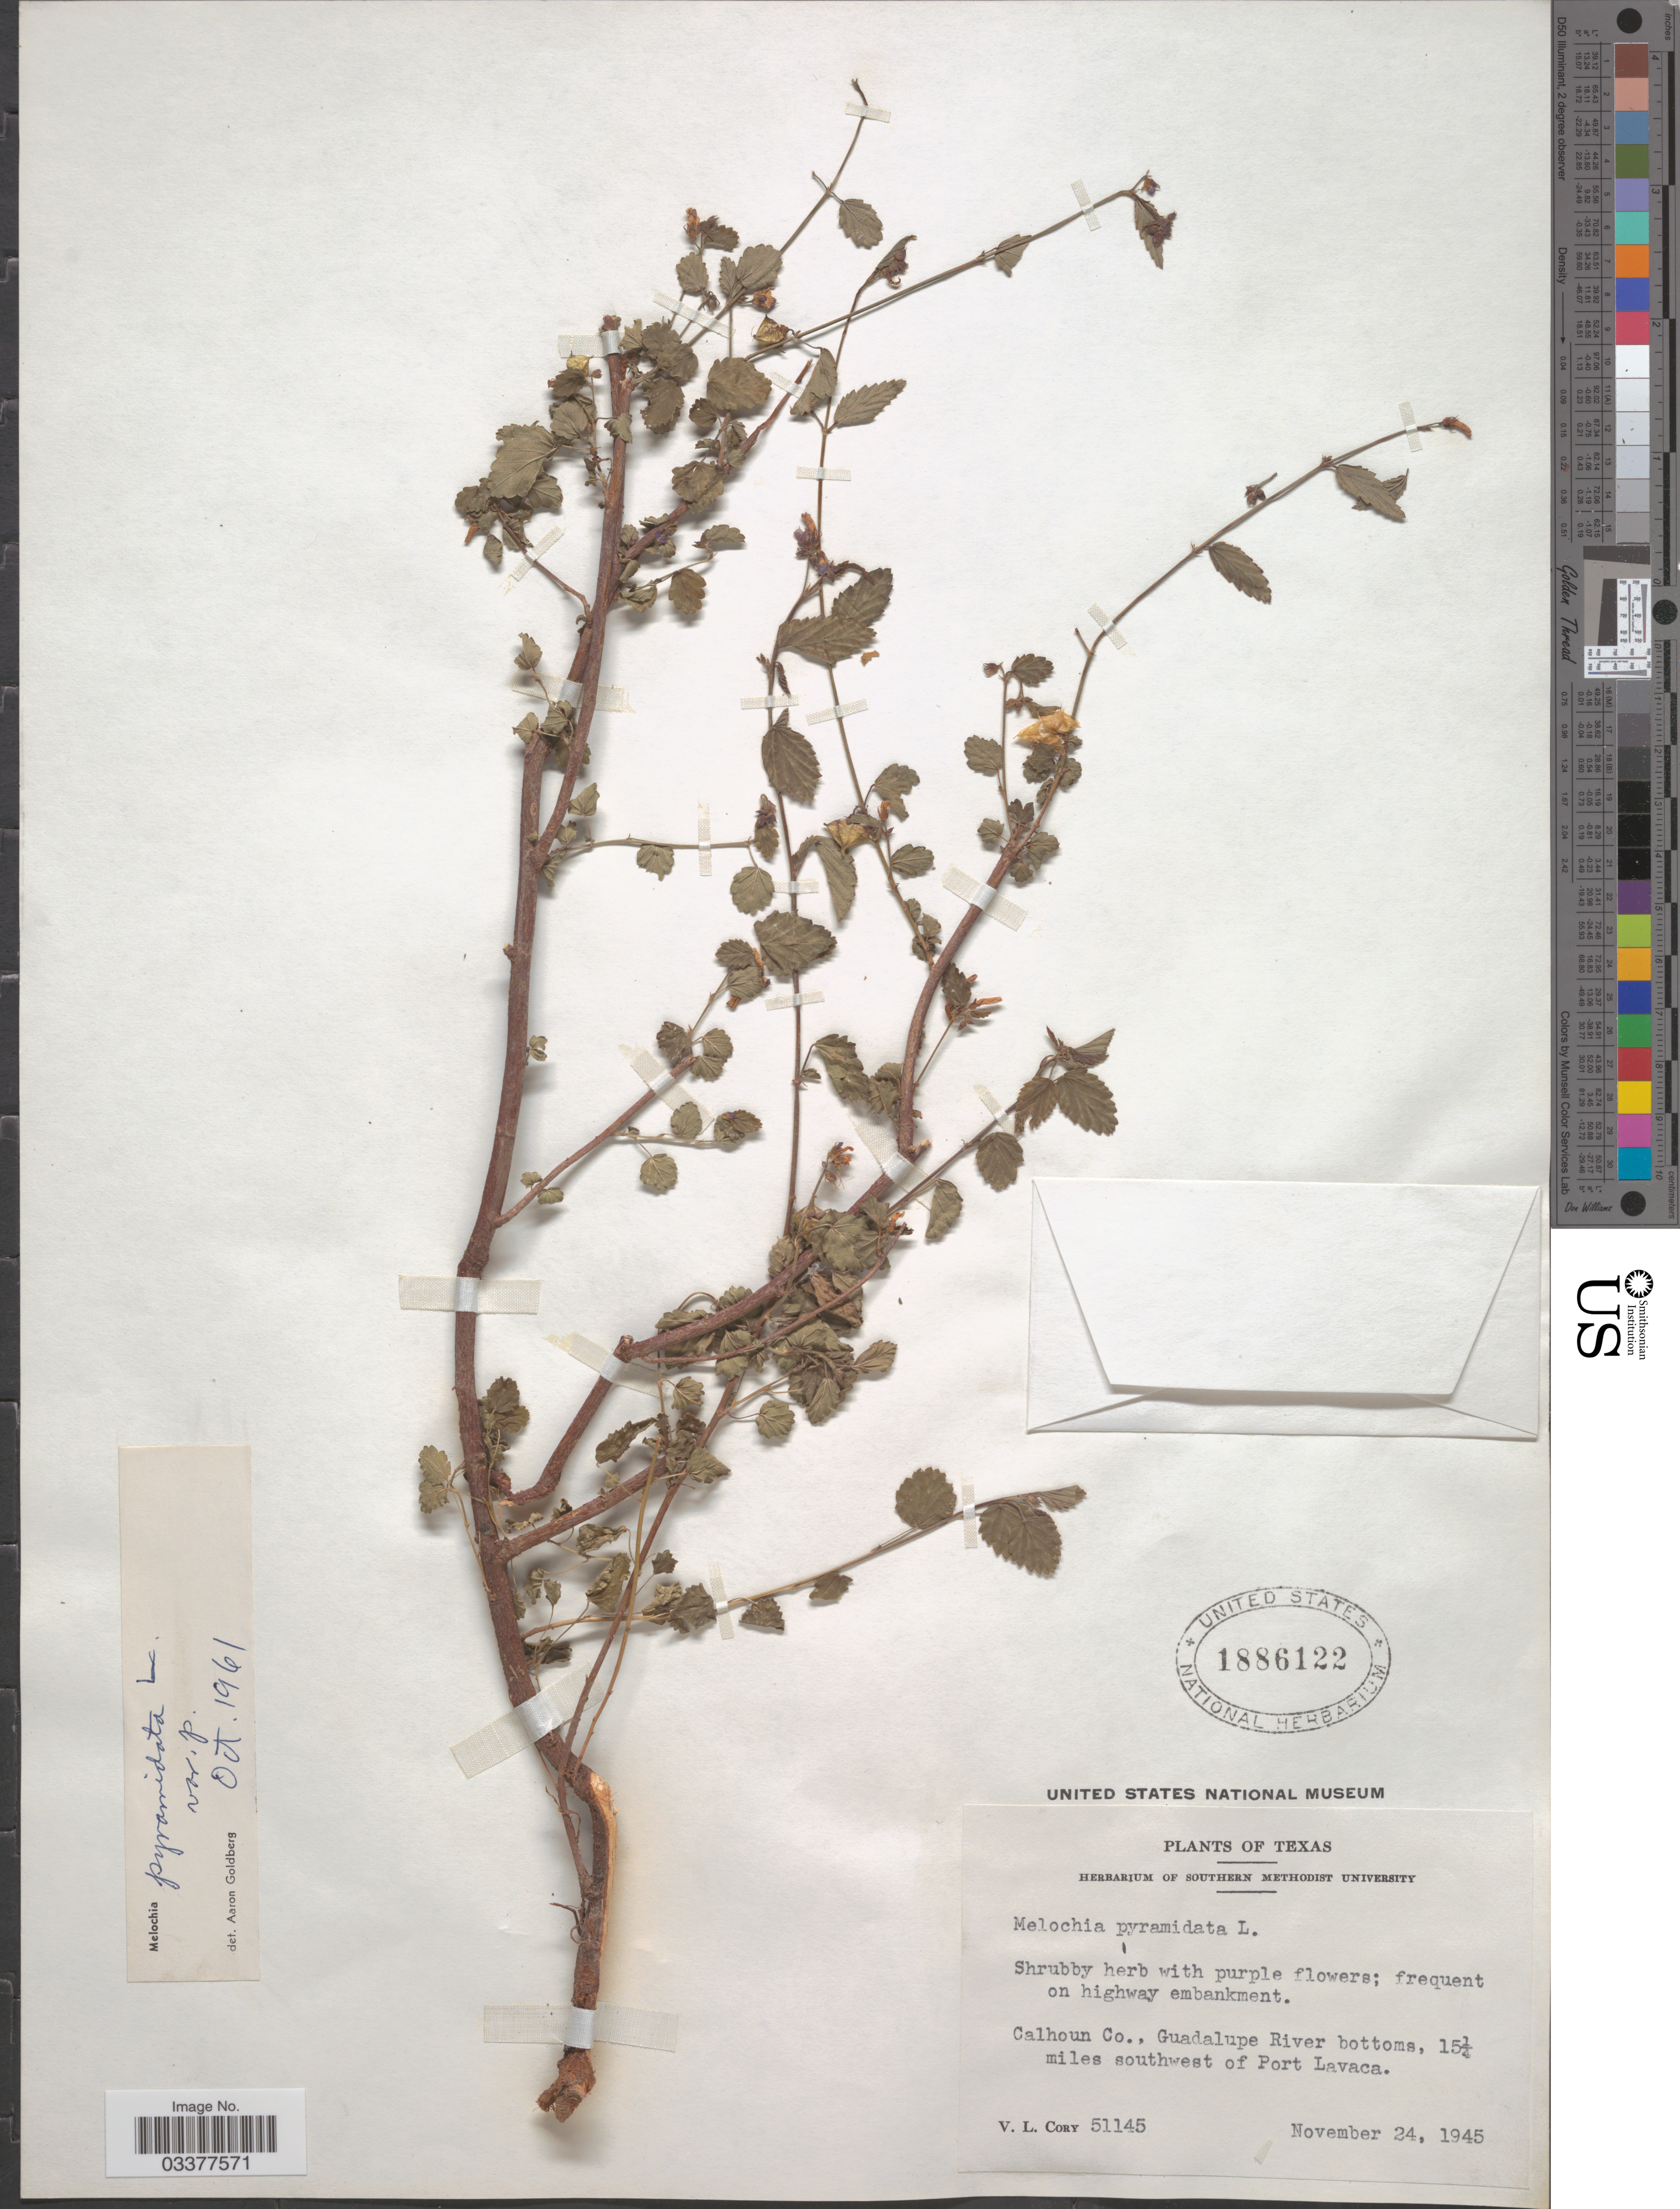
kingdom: Plantae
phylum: Tracheophyta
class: Magnoliopsida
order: Malvales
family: Malvaceae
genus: Melochia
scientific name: Melochia pyramidata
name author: L.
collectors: V. Cory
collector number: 51145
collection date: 1945-11-24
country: United States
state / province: Texas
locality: Calhoun Co., Guadalupe River bottoms, 15¼ miles southwest of Port Lavaca.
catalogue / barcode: US 1886122